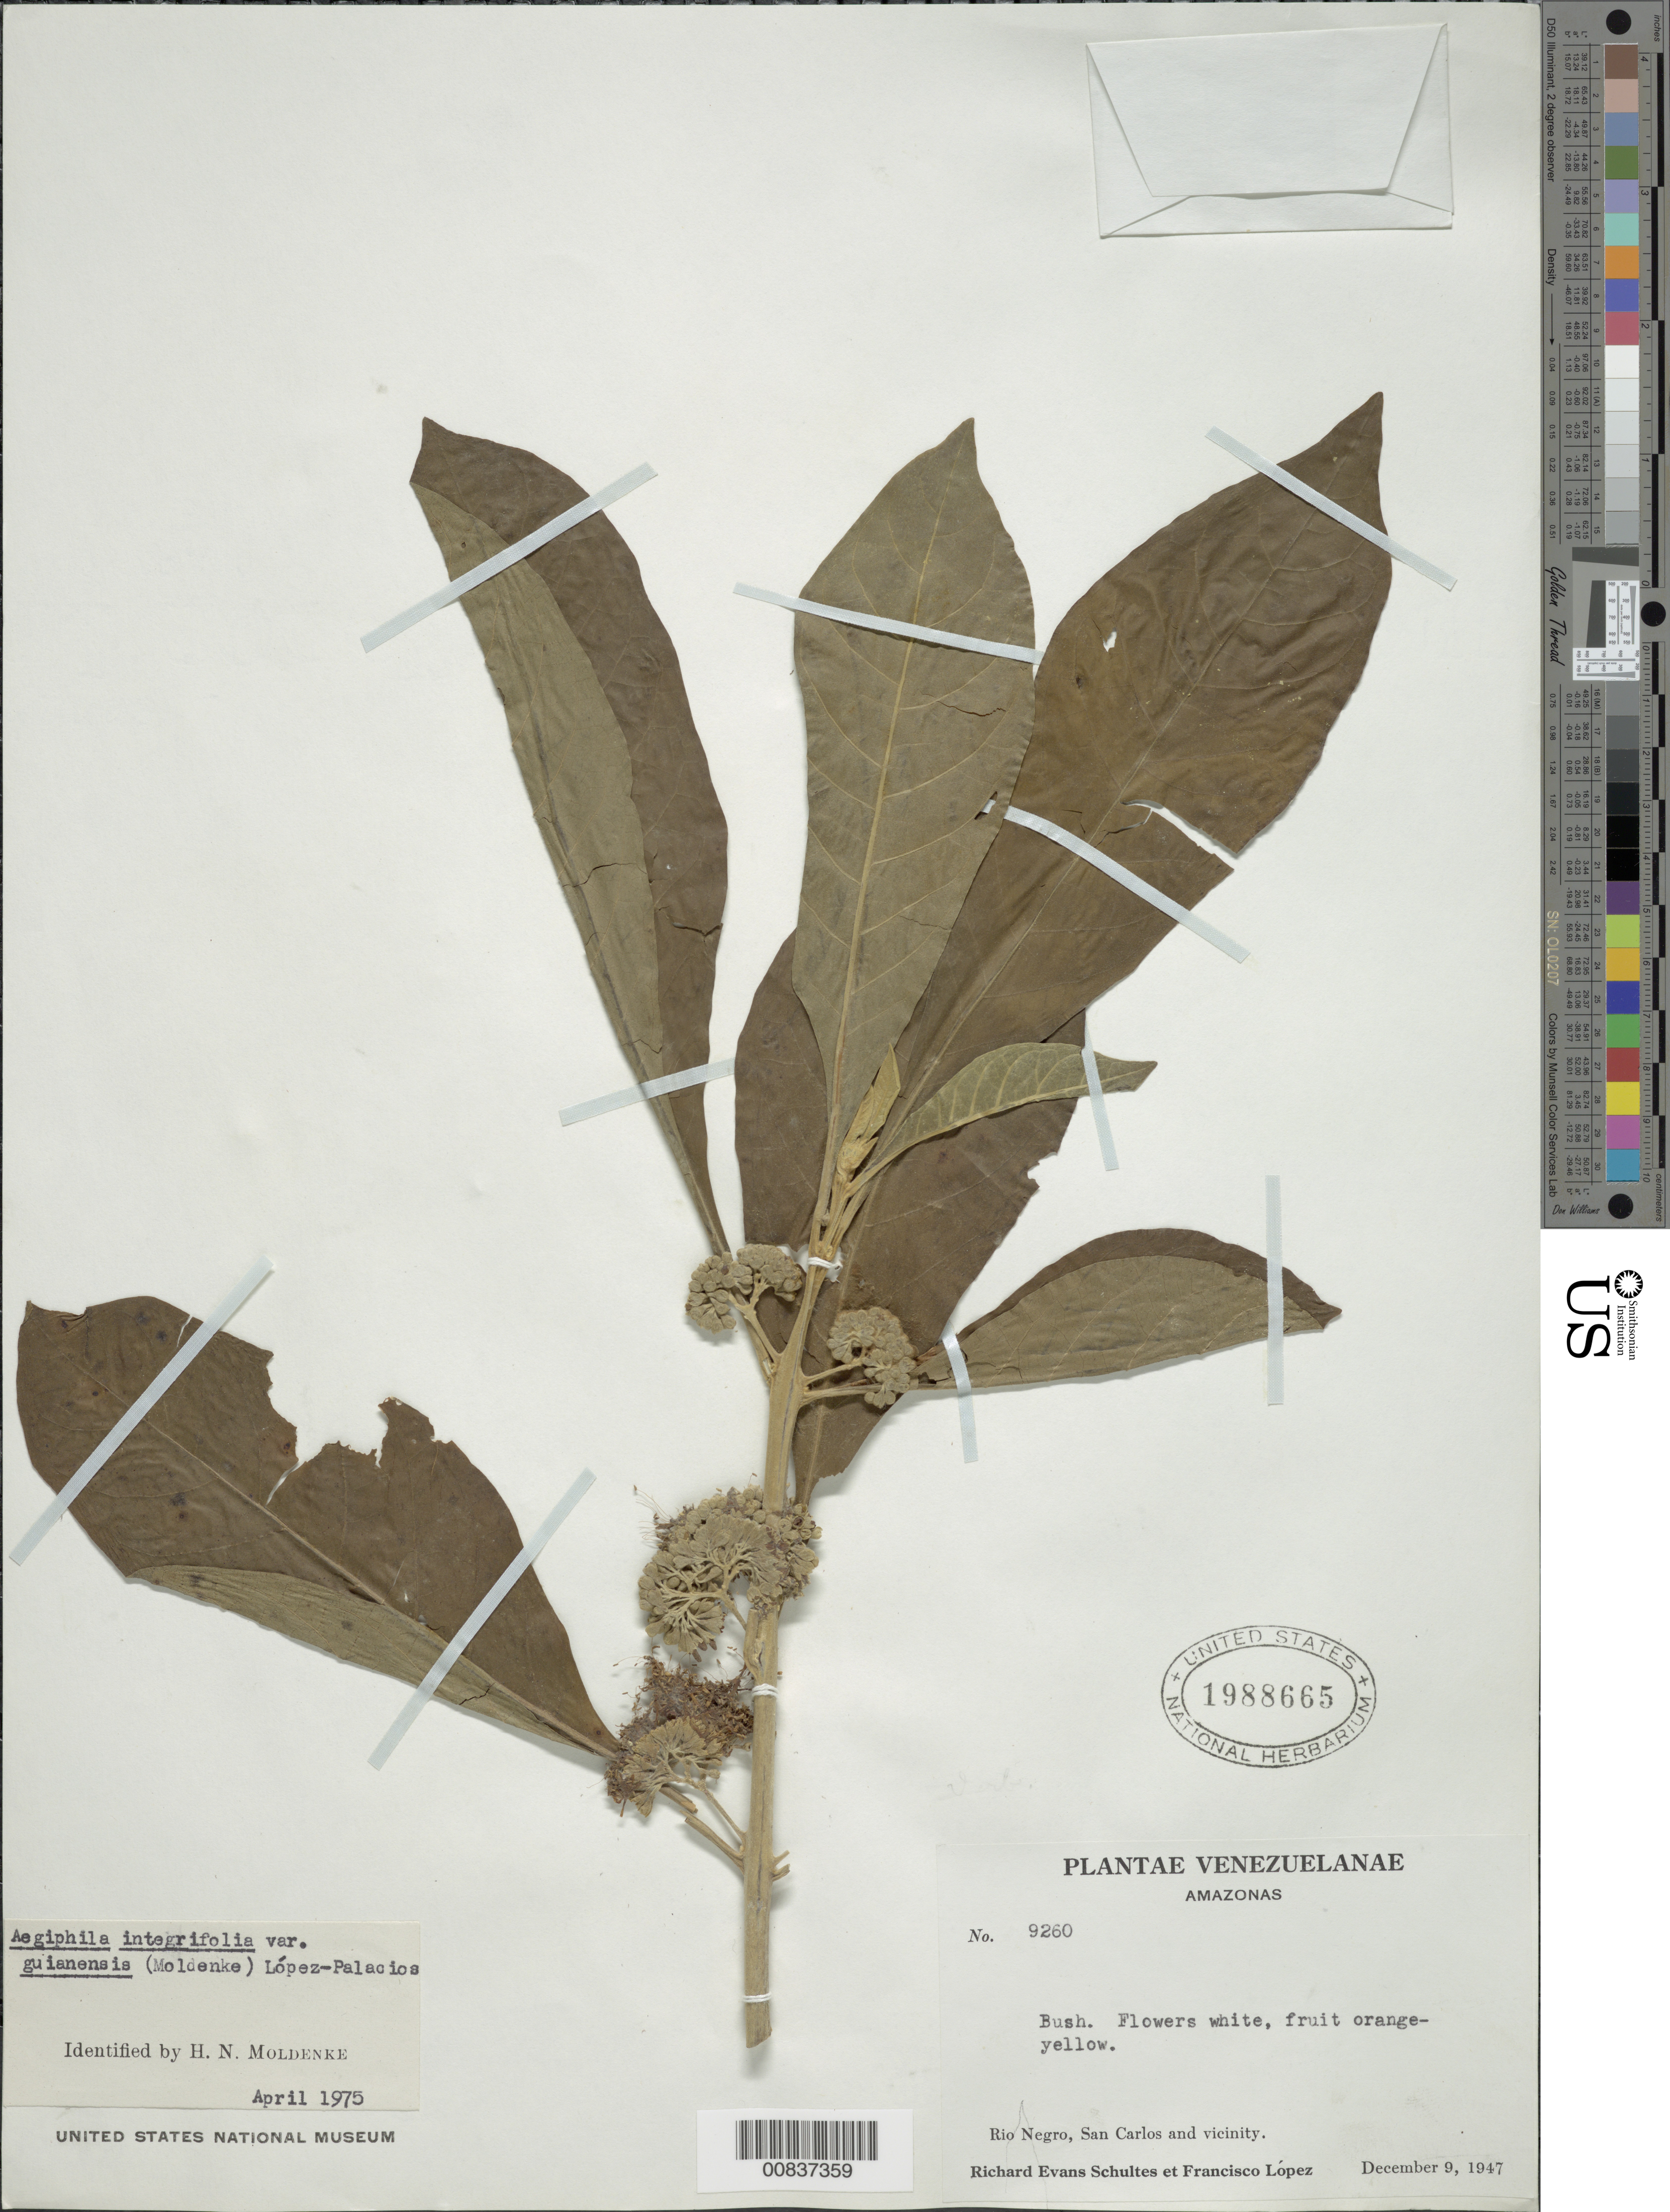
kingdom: Plantae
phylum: Tracheophyta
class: Magnoliopsida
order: Lamiales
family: Lamiaceae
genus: Aegiphila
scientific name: Aegiphila integrifolia var. guianensis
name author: (Moldenke)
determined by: Moldenke, H. N.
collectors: R. E. Schultes & F. Lopéz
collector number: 9260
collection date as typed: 9-Dec-47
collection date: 1947-12-09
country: Venezuela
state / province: Amazonas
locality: San Carlos and vicinity, Río Negro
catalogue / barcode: US 1988665